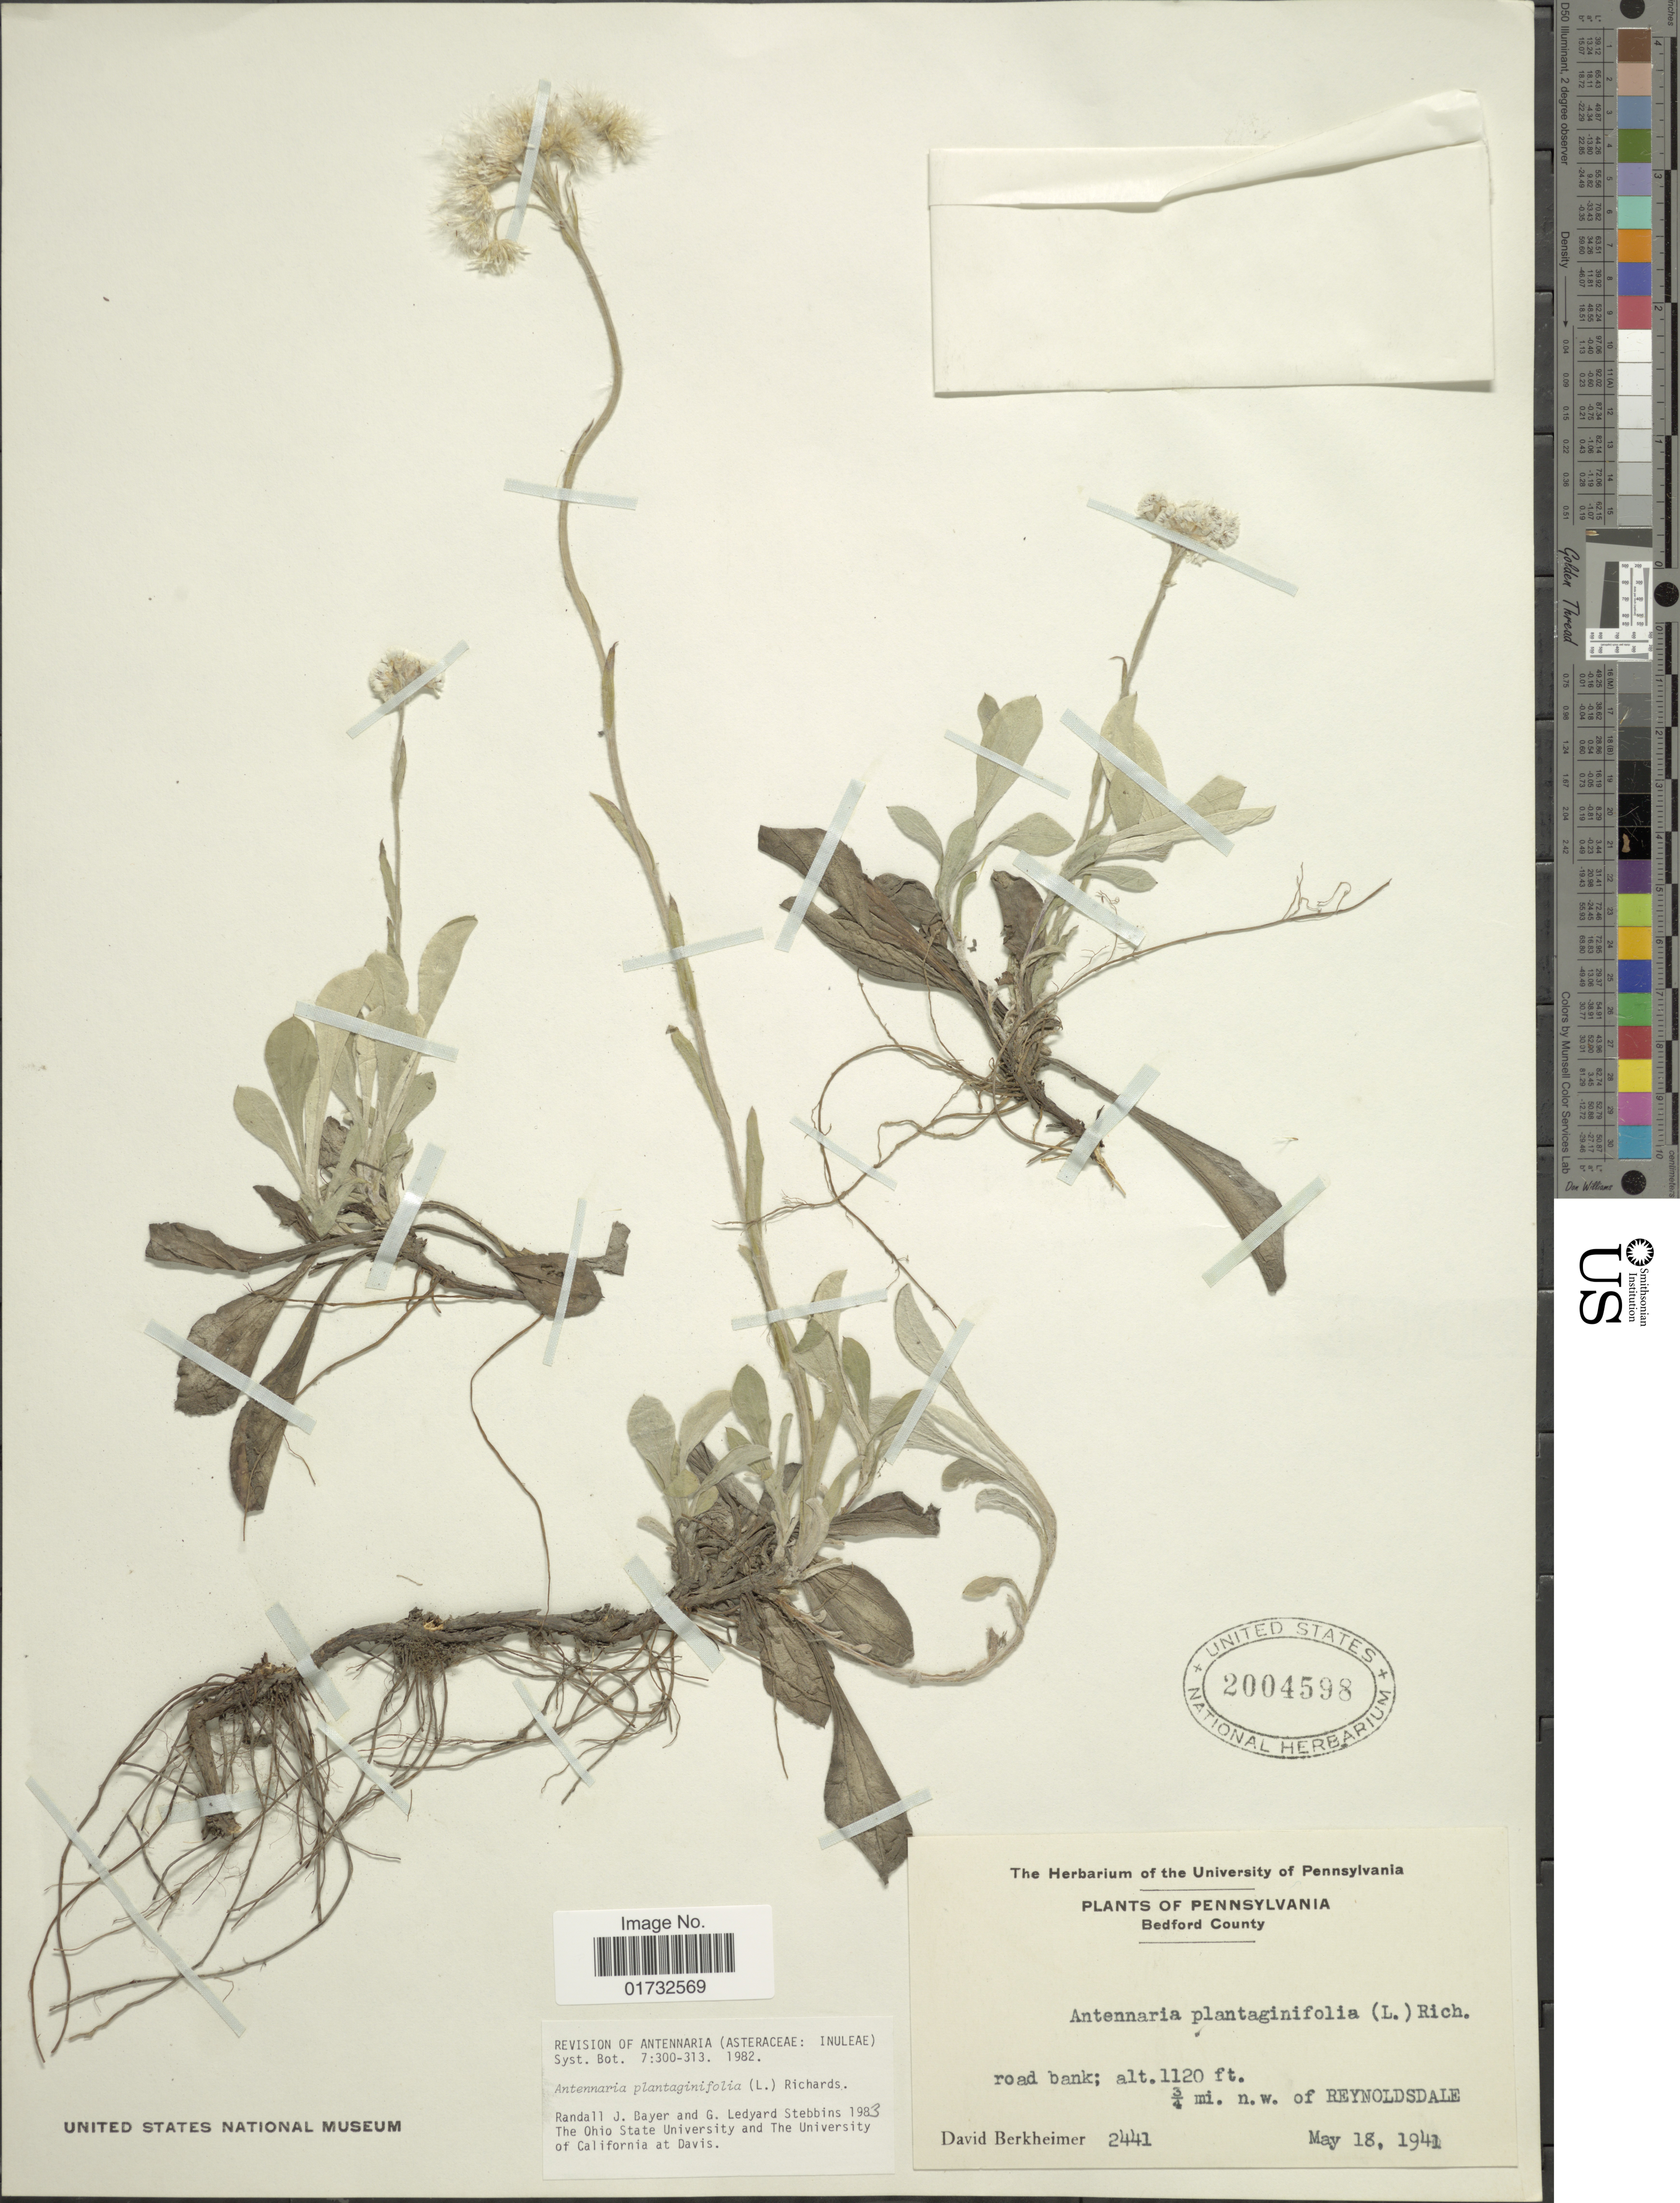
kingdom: Plantae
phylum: Tracheophyta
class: Magnoliopsida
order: Asterales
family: Asteraceae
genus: Antennaria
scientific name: Antennaria plantaginifolia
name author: (L.) Richardson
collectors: D. Berkheimer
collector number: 2441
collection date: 1941-05-18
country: United States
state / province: Pennsylvania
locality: Bedford County. 3/4 mi. n.w. of Reynoldsdale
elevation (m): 341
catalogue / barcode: US 2004598